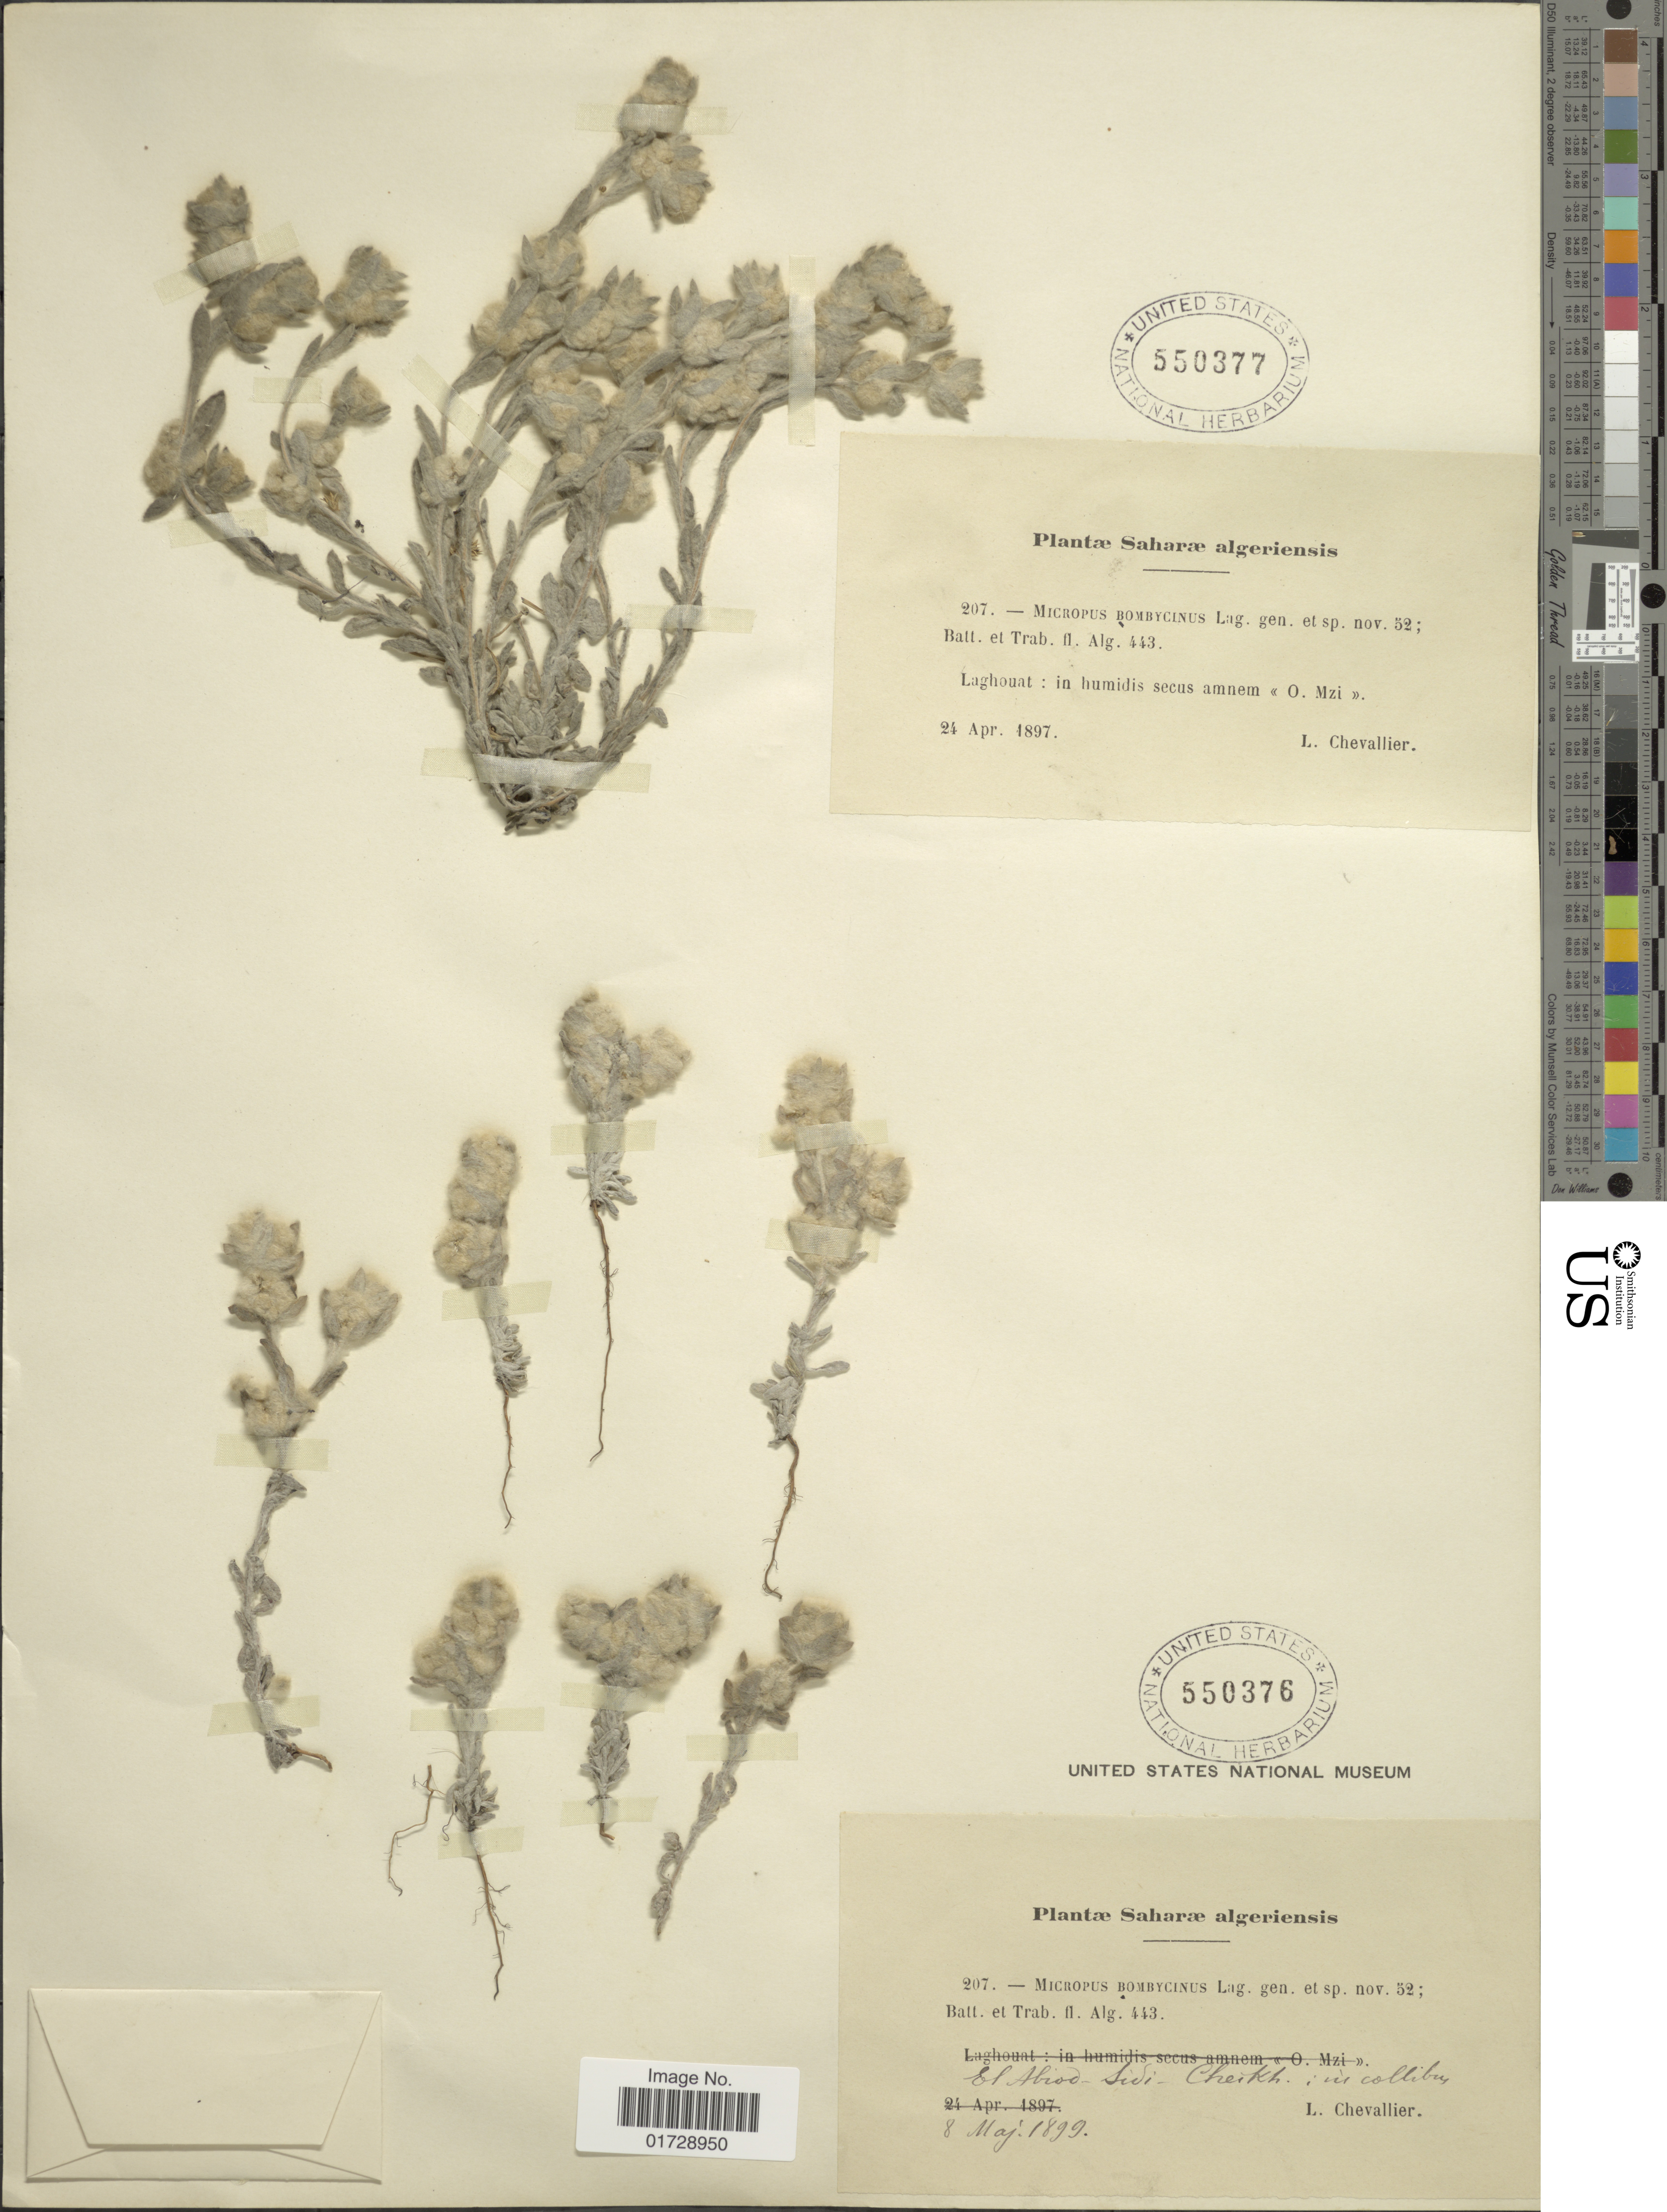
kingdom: Plantae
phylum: Tracheophyta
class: Magnoliopsida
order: Asterales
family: Asteraceae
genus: Micropus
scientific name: Micropus bombycinus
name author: Lag.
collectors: L. Chevallier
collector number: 207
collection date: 1897-04-24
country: Algeria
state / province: Laghouat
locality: Saharae algeriensis, in humidis secus amnem, O. Mzi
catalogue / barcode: US 550377